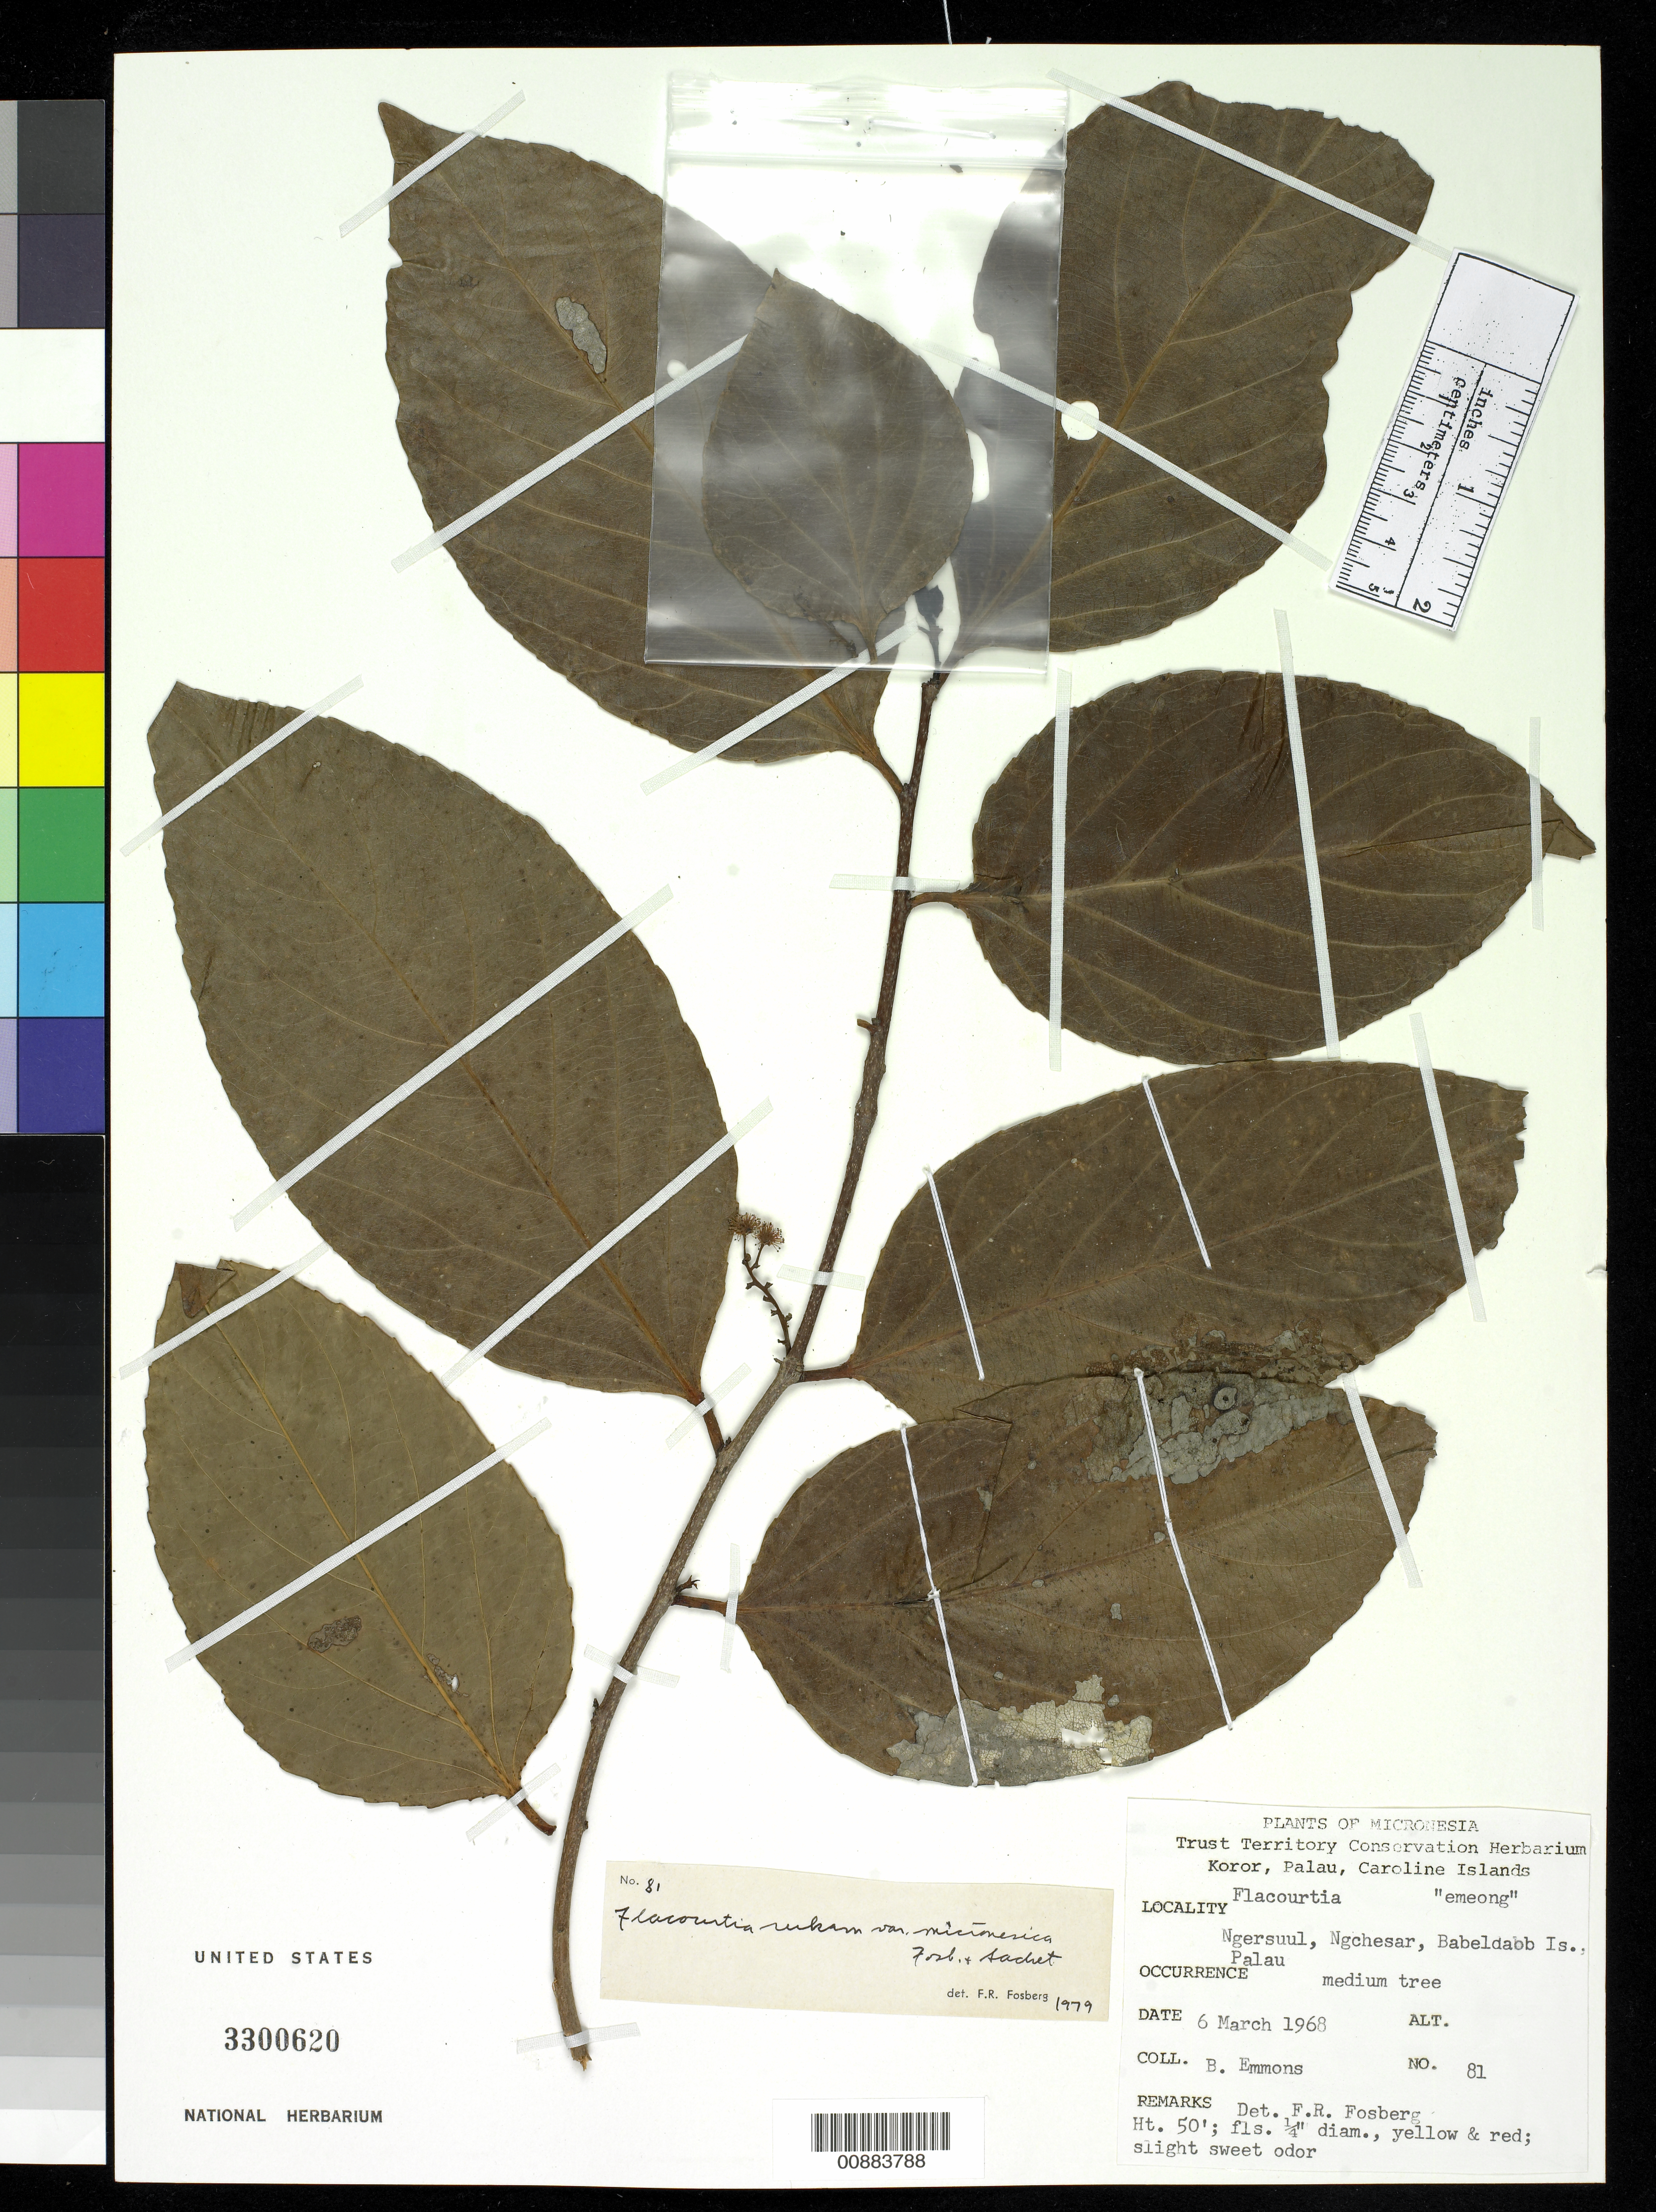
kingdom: Plantae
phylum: Tracheophyta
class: Magnoliopsida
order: Malpighiales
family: Salicaceae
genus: Flacourtia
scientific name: Flacourtia rukam var. micronesica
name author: Fosberg & Sachet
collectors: B. Emmons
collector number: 81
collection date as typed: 06 Mar 1968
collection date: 1968-03-06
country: Palau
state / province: Ngchesar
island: Babeldaob [Babelthuap]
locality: Ngersuul, Ngchesar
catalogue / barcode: US 3300620